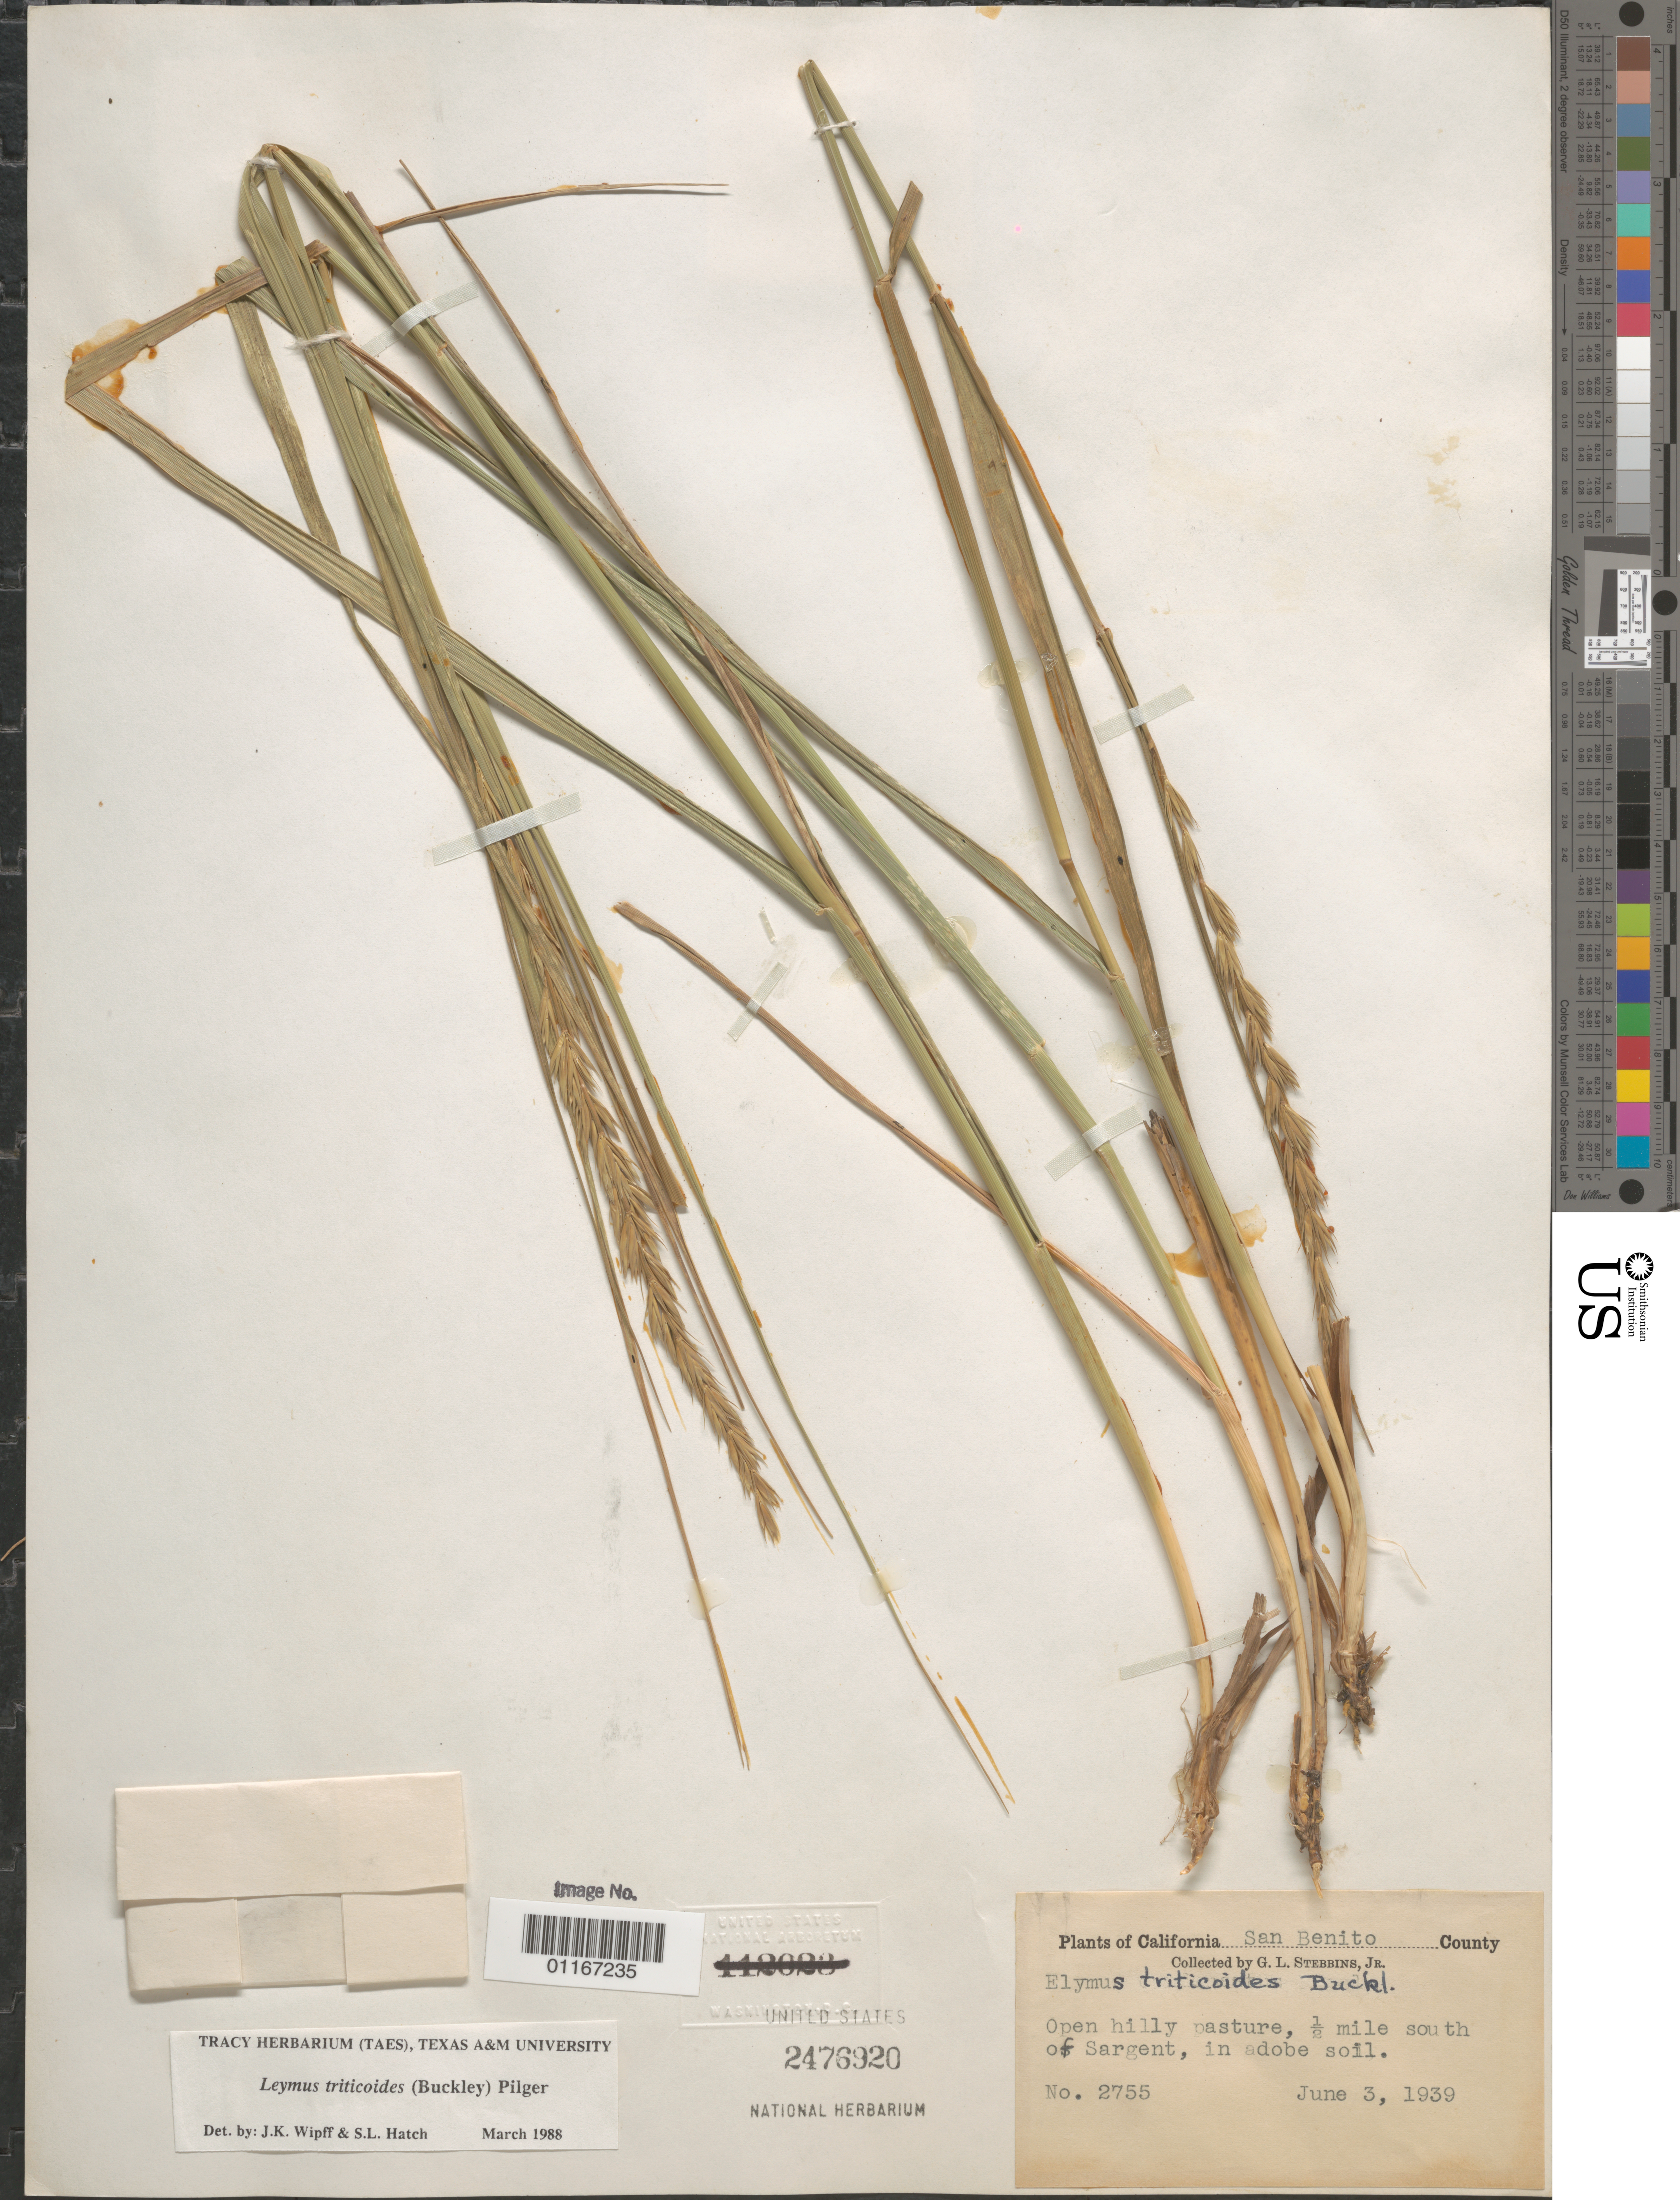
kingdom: Plantae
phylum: Tracheophyta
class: Liliopsida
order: Poales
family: Poaceae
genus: Leymus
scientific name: Leymus triticoides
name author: (Buckley) Pilg.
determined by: Wipff, J. K.; Hatch, S. L.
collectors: G. L. Stebbins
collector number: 2755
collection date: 1939-06-03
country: United States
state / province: California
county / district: San Benito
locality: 0.5 miles south of Sargent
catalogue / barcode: US 2476920